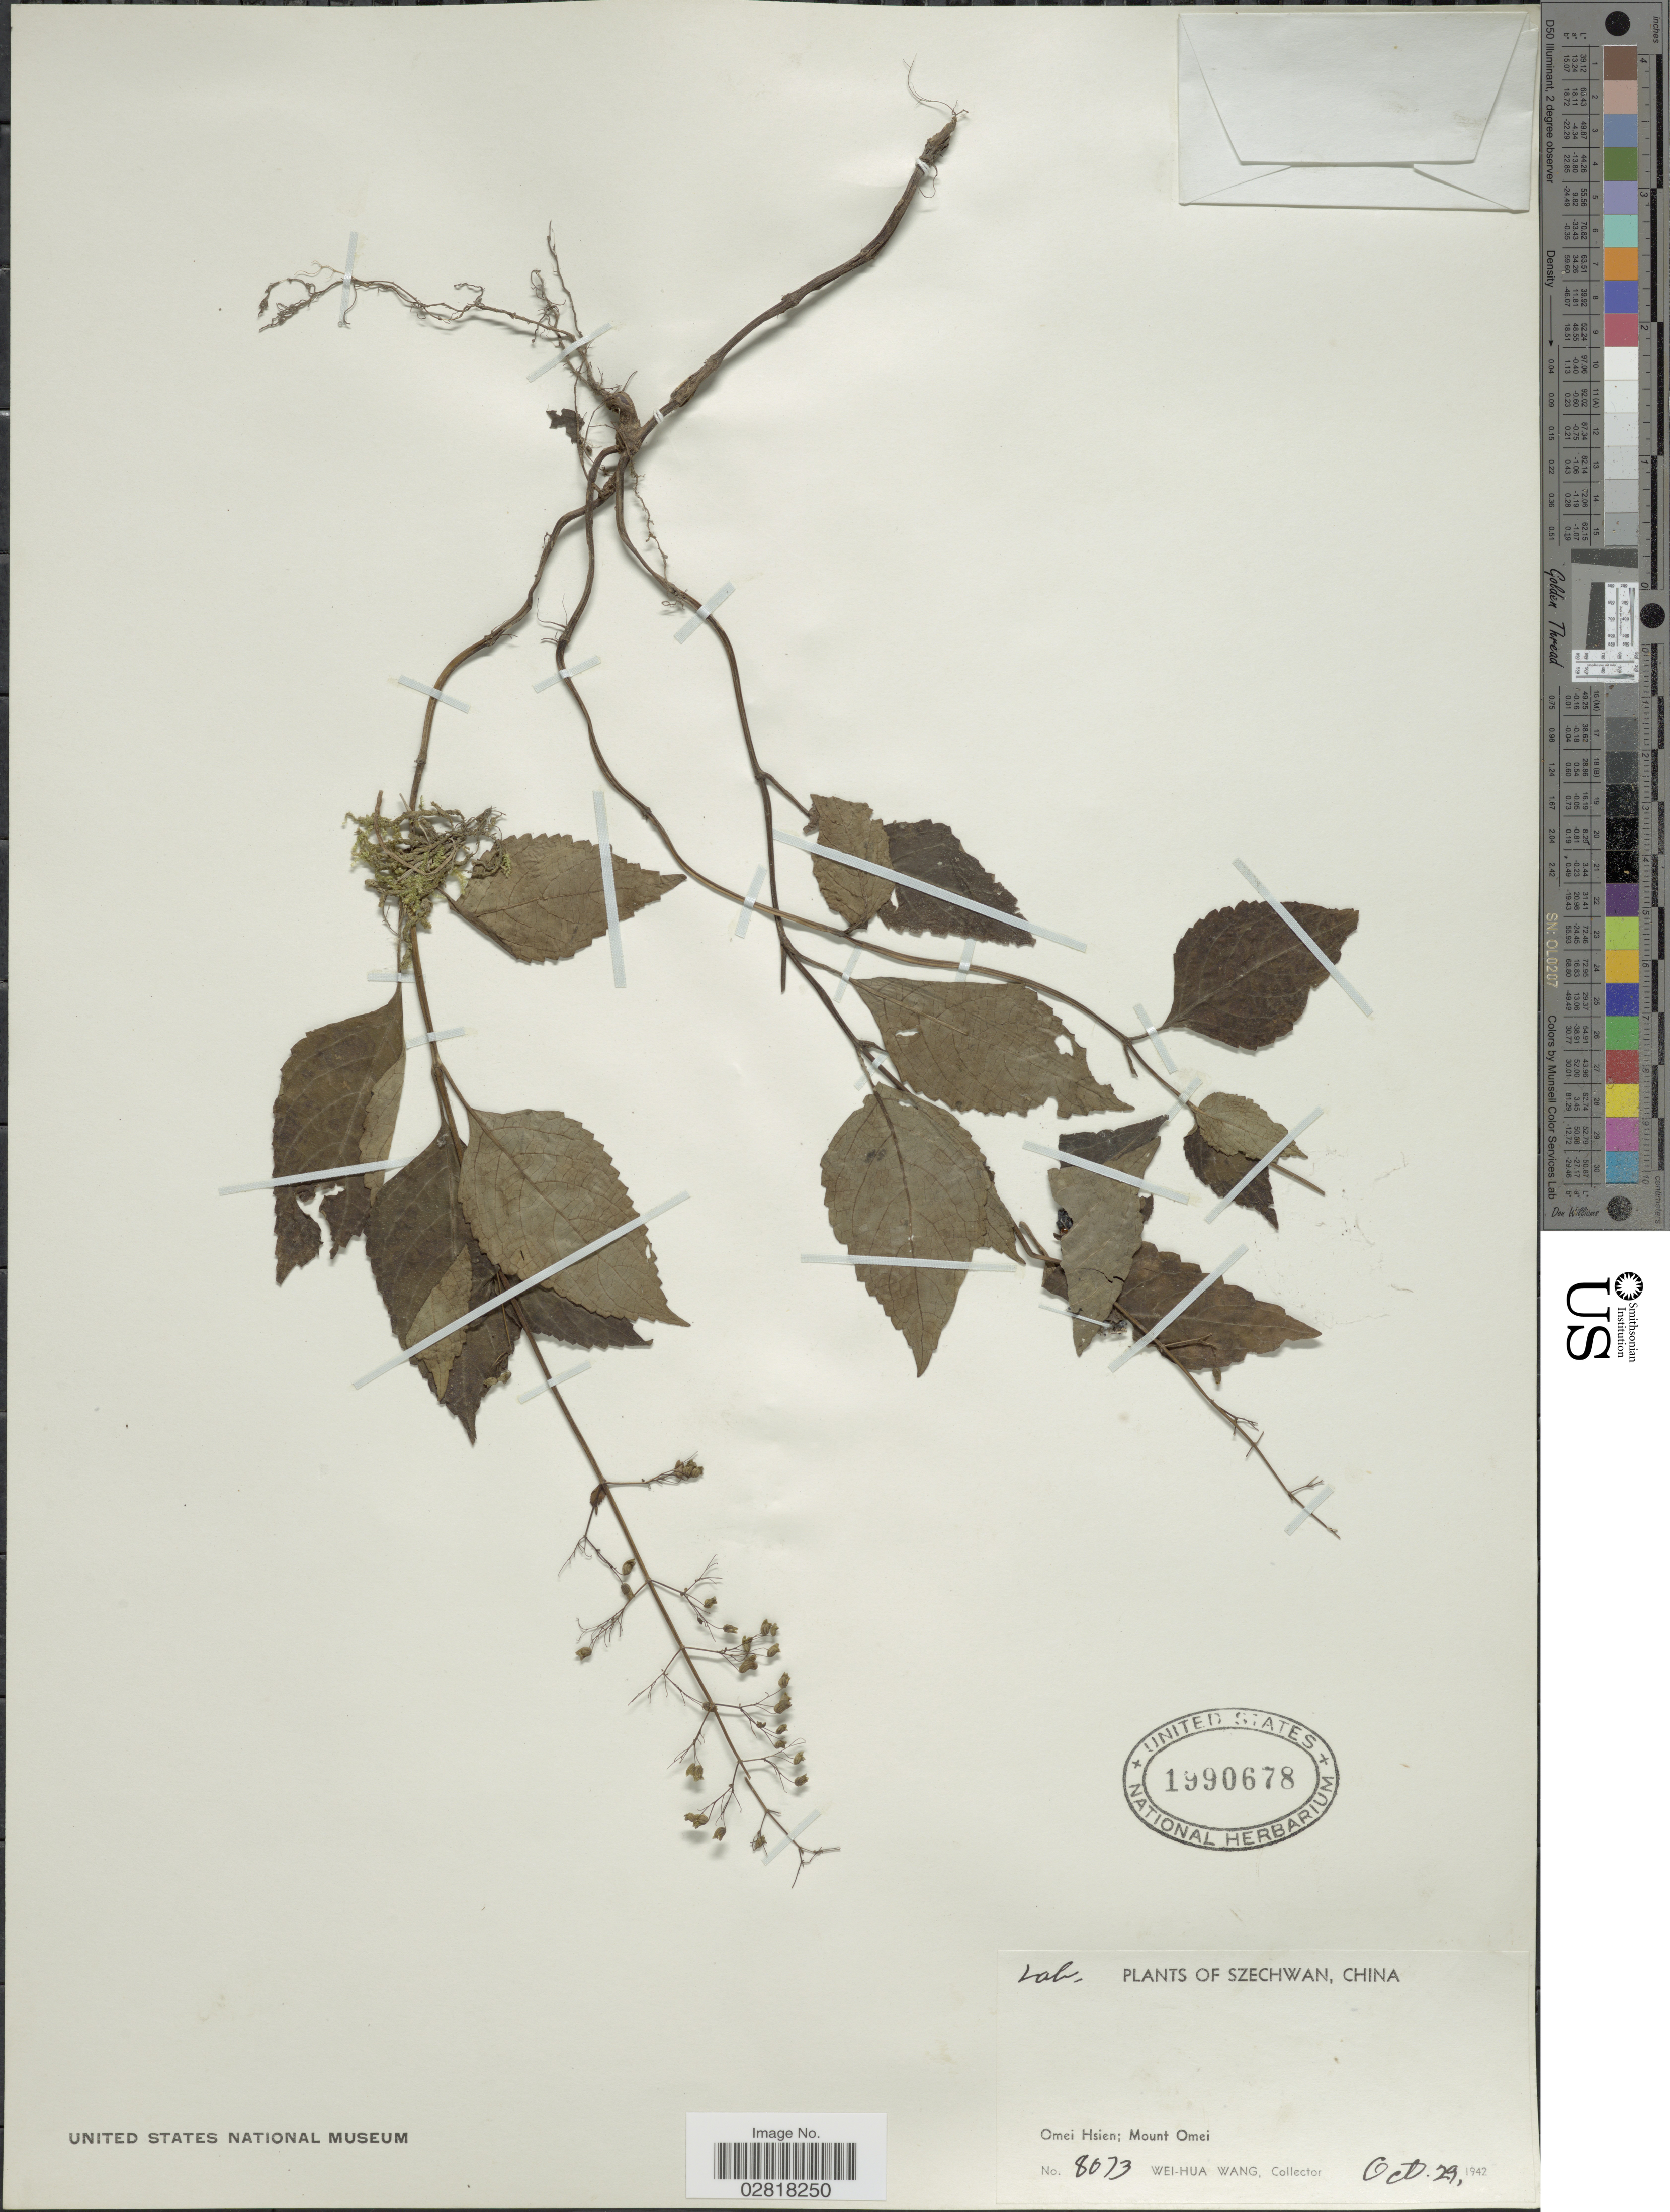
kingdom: Plantae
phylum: Tracheophyta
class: Magnoliopsida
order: Lamiales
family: Lamiaceae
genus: Plectranthus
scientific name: Plectranthus striatus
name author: Benth.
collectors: W. Wang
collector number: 8073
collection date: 1942-10-29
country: China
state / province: Sichuan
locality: Szechwan, Omei Hsien; Mount Omei.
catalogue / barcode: US 1990678